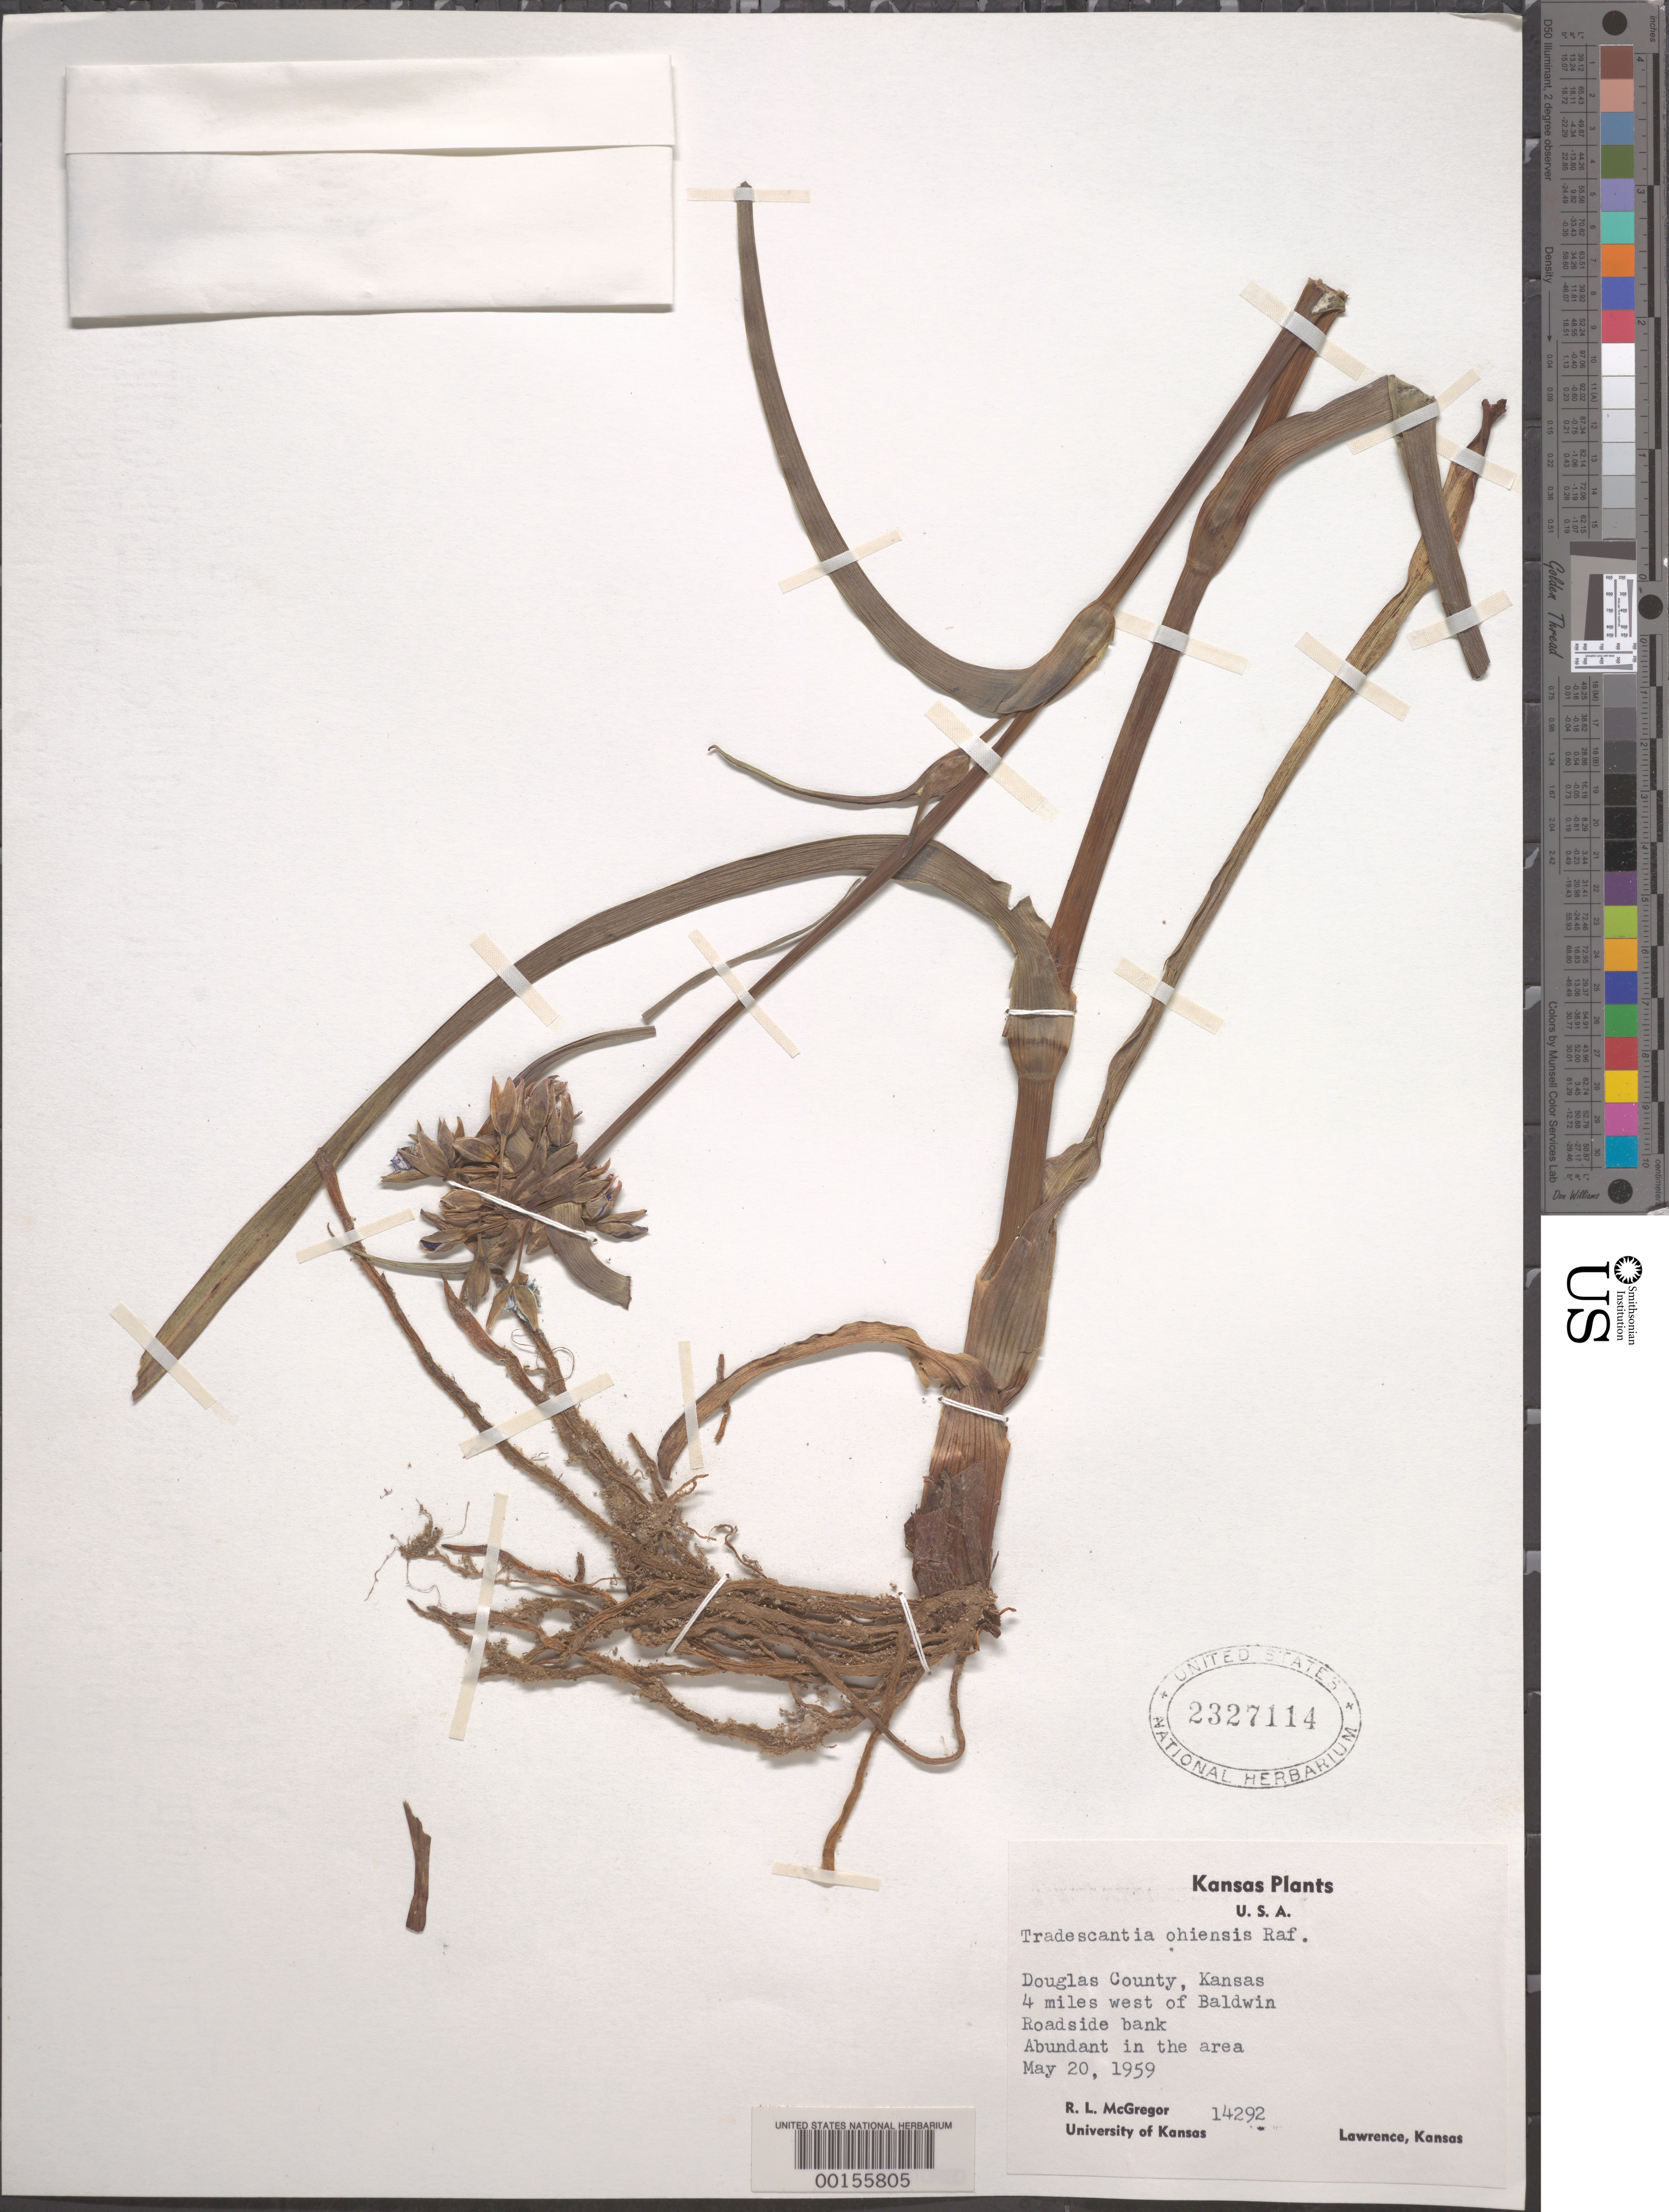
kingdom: Plantae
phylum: Tracheophyta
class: Liliopsida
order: Commelinales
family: Commelinaceae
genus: Tradescantia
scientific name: Tradescantia ohiensis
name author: Raf.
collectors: R. L. McGregor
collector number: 14292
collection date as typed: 20 May 1959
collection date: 1959-05-20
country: United States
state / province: Kansas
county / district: Douglas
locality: W of baldwin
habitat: Roadside bank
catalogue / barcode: US 2327114